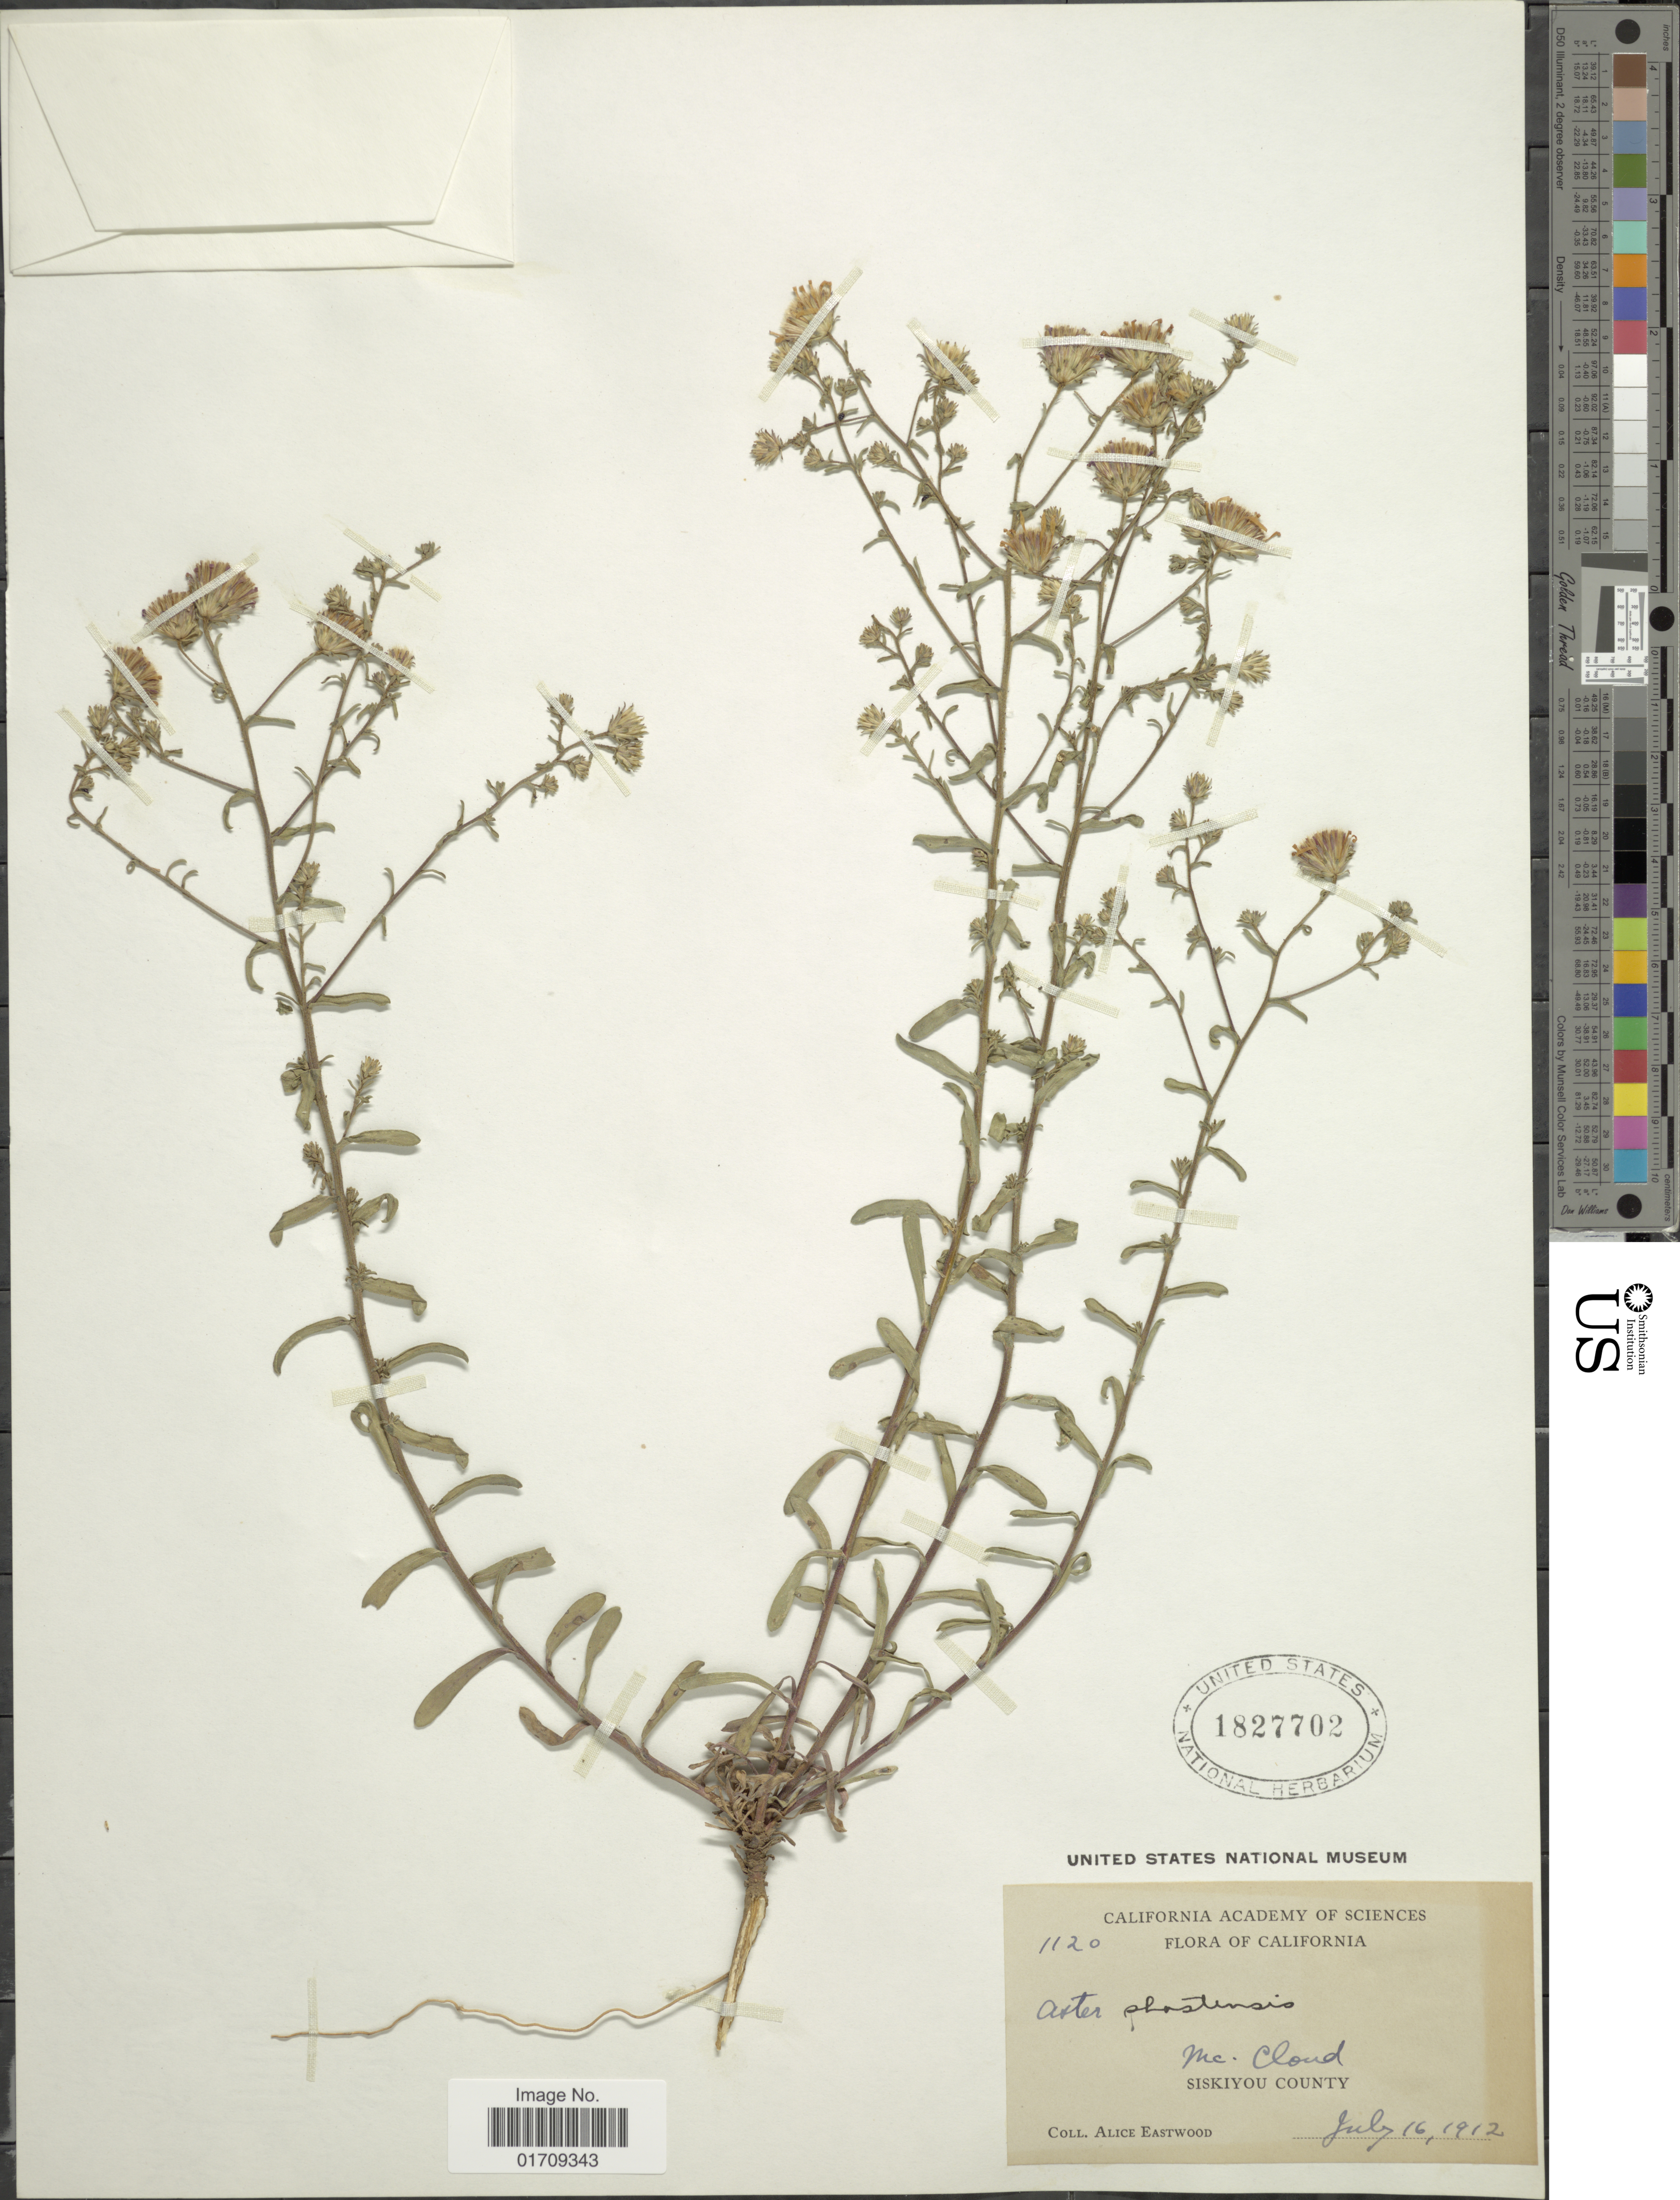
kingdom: Plantae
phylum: Tracheophyta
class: Magnoliopsida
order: Asterales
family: Asteraceae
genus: Machaeranthera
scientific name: Machaeranthera shastensis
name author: A. Gray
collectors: A. Eastwood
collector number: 1120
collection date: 1912-07-16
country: United States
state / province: California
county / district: Siskiyou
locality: Mc. Cloud, Siskiyou County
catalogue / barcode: US 1827702